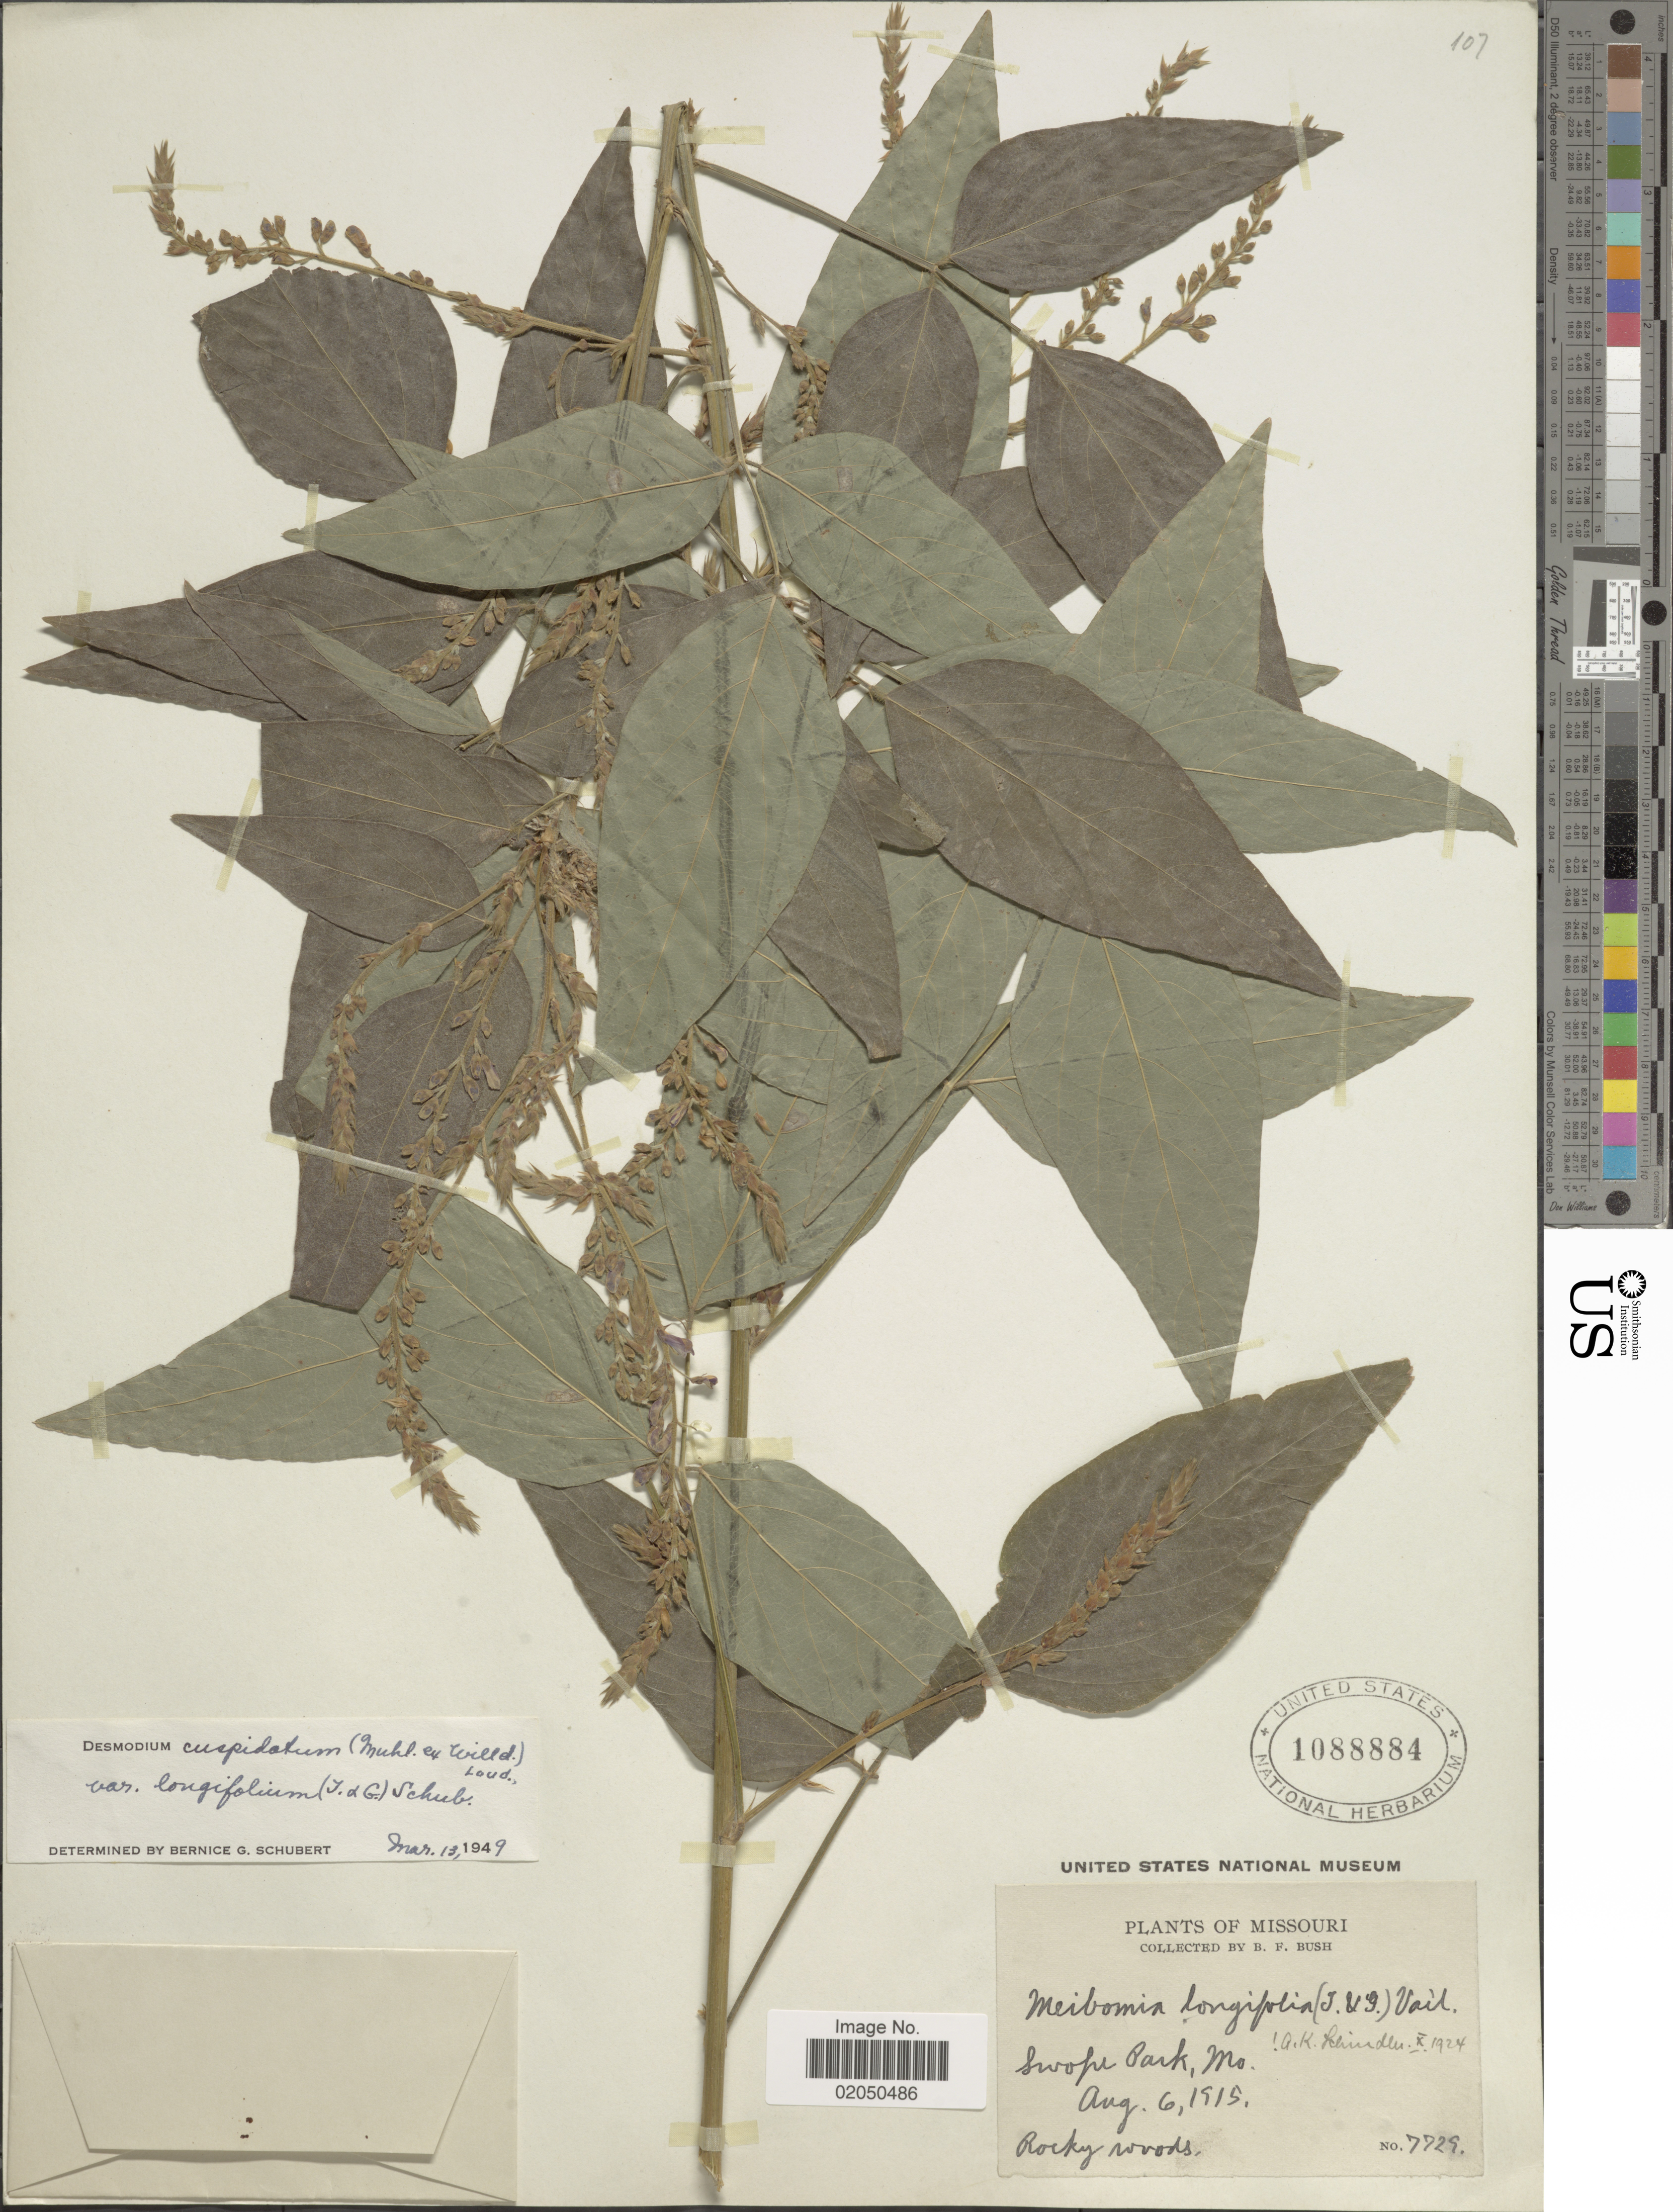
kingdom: Plantae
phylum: Tracheophyta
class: Magnoliopsida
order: Fabales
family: Fabaceae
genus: Desmodium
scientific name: Desmodium cuspidatum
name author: (Muhl. ex Willd.) Loudon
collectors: B. F. Bush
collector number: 7729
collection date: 1915-08-06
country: United States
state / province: Missouri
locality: Swope Park, Mo.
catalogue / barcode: US 1088884